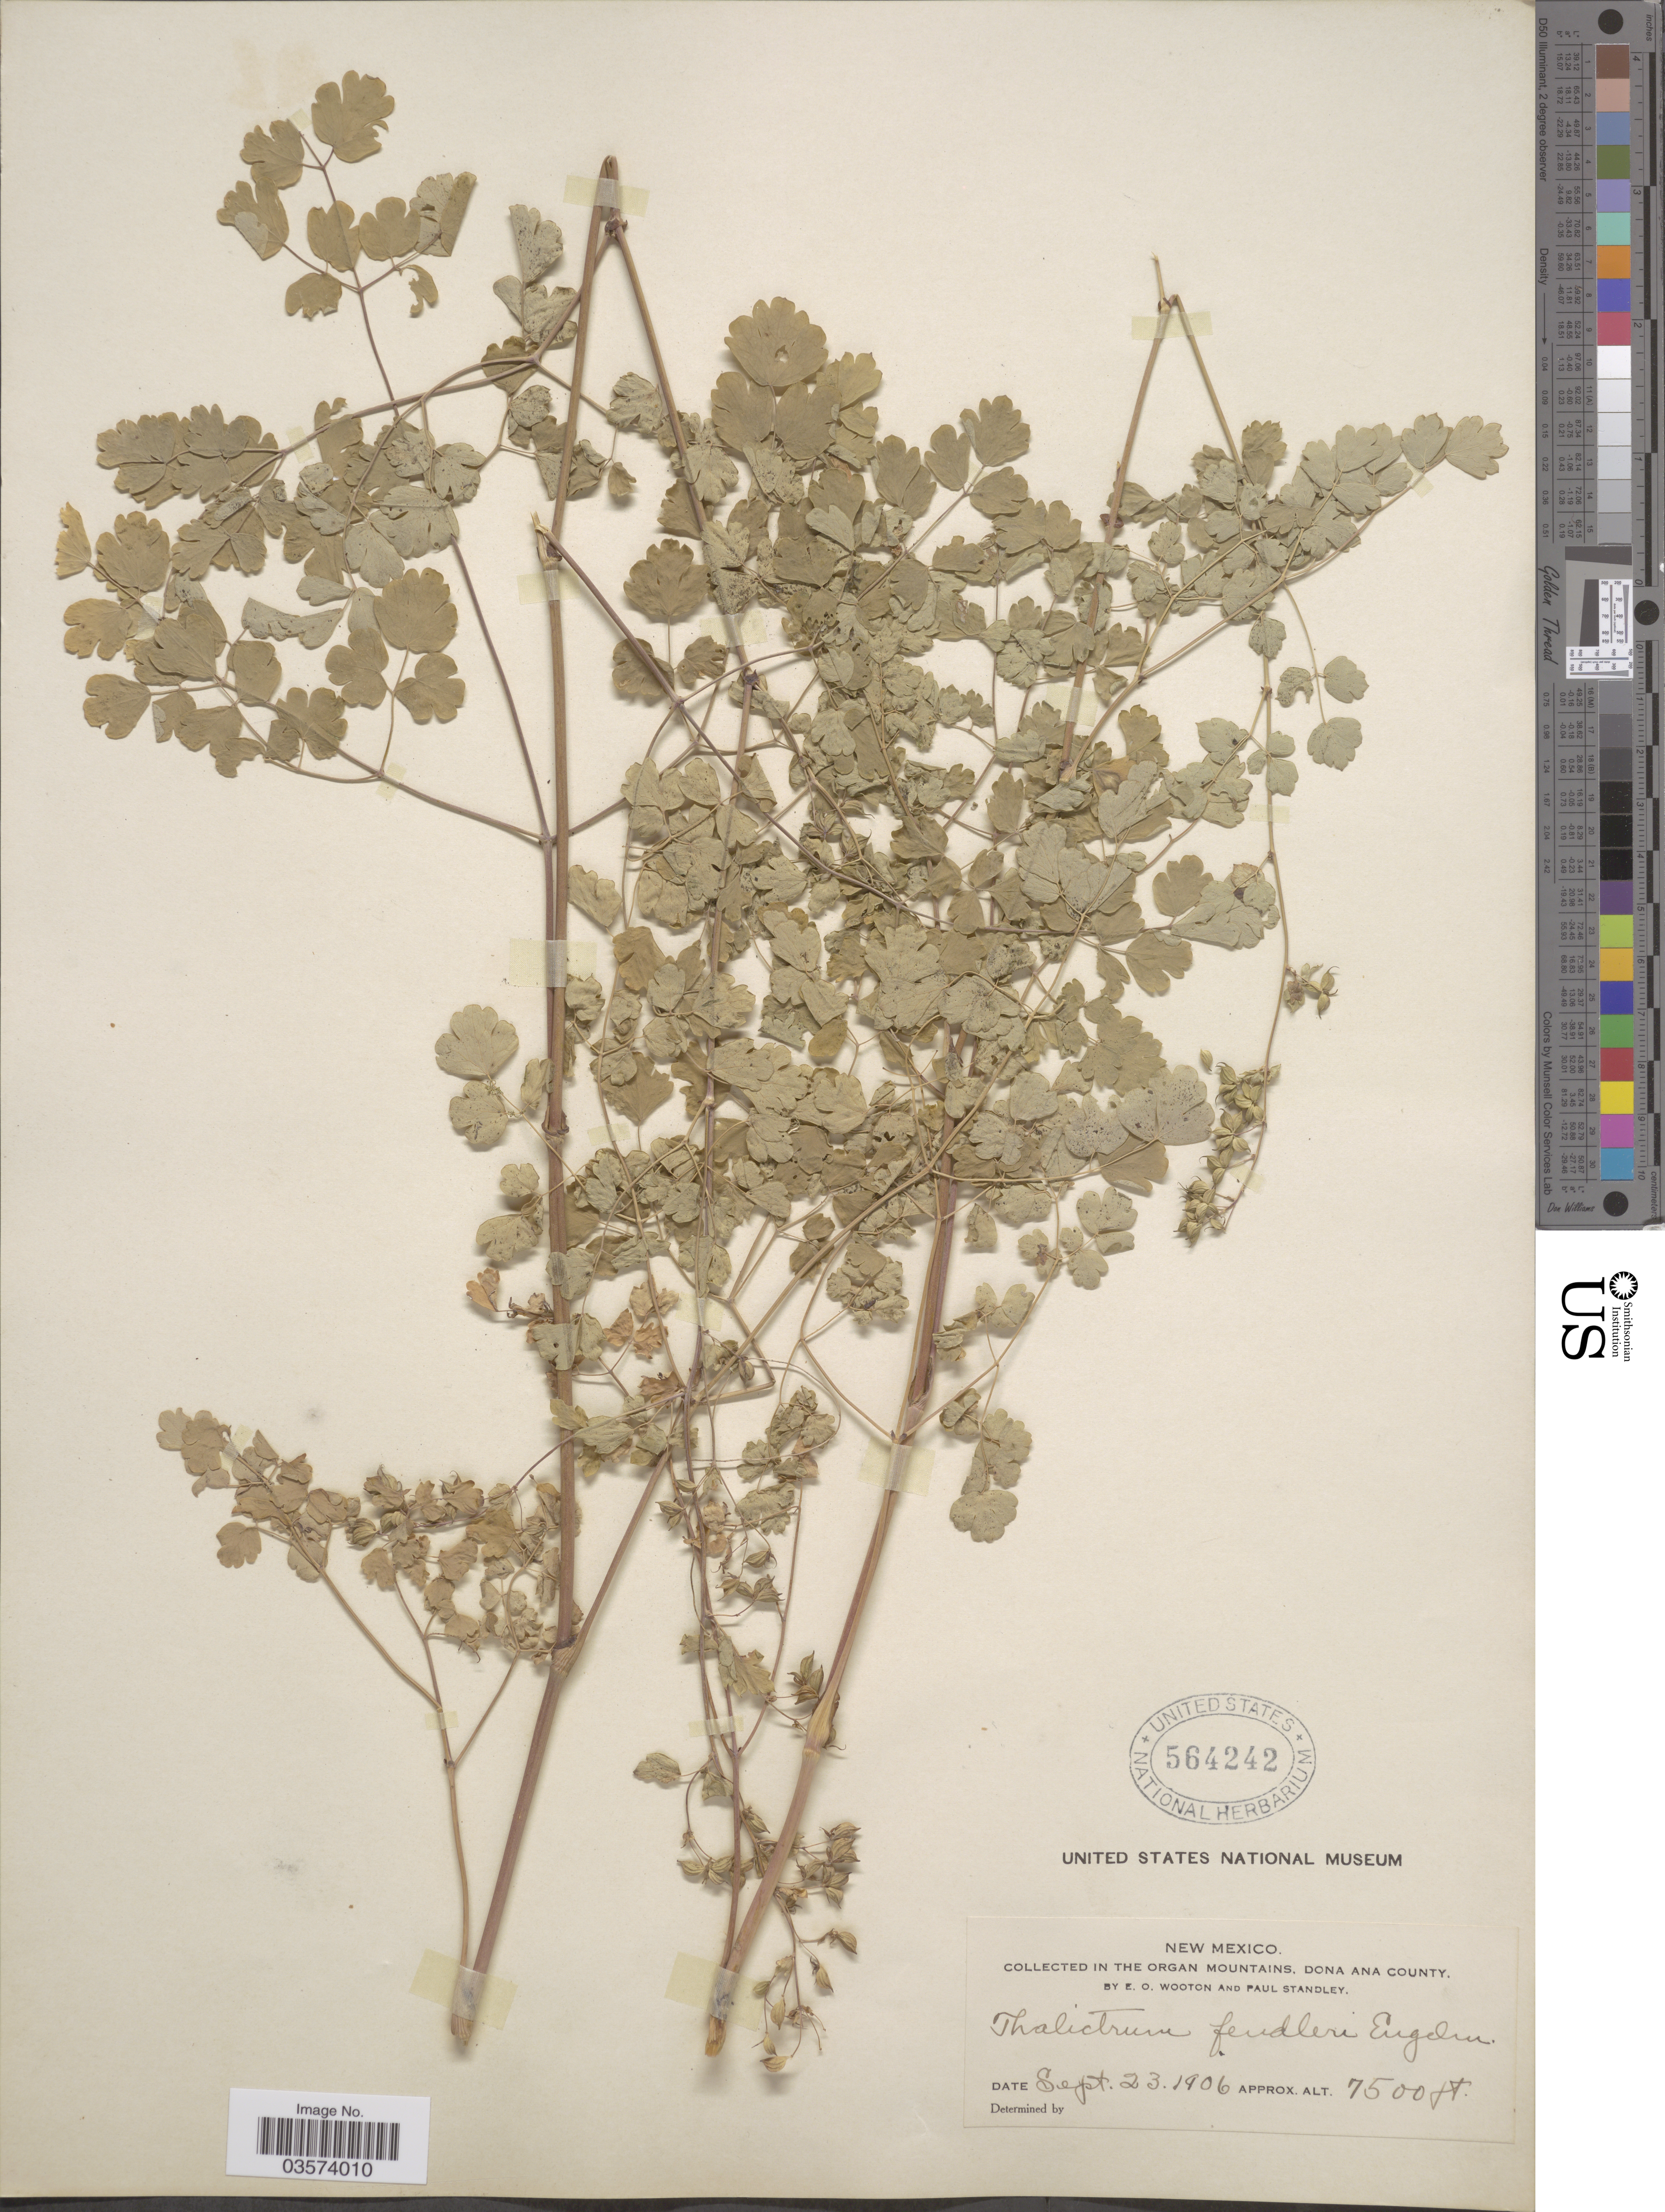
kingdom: Plantae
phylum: Tracheophyta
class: Magnoliopsida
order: Ranunculales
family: Ranunculaceae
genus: Thalictrum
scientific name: Thalictrum fendleri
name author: Engelm. ex A. Gray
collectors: E. O. Wooton & P. C. Standley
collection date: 1906-09-23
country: United States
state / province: New Mexico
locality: In the Organ Mountains, Dona Ana County.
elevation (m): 2286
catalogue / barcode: US 564242